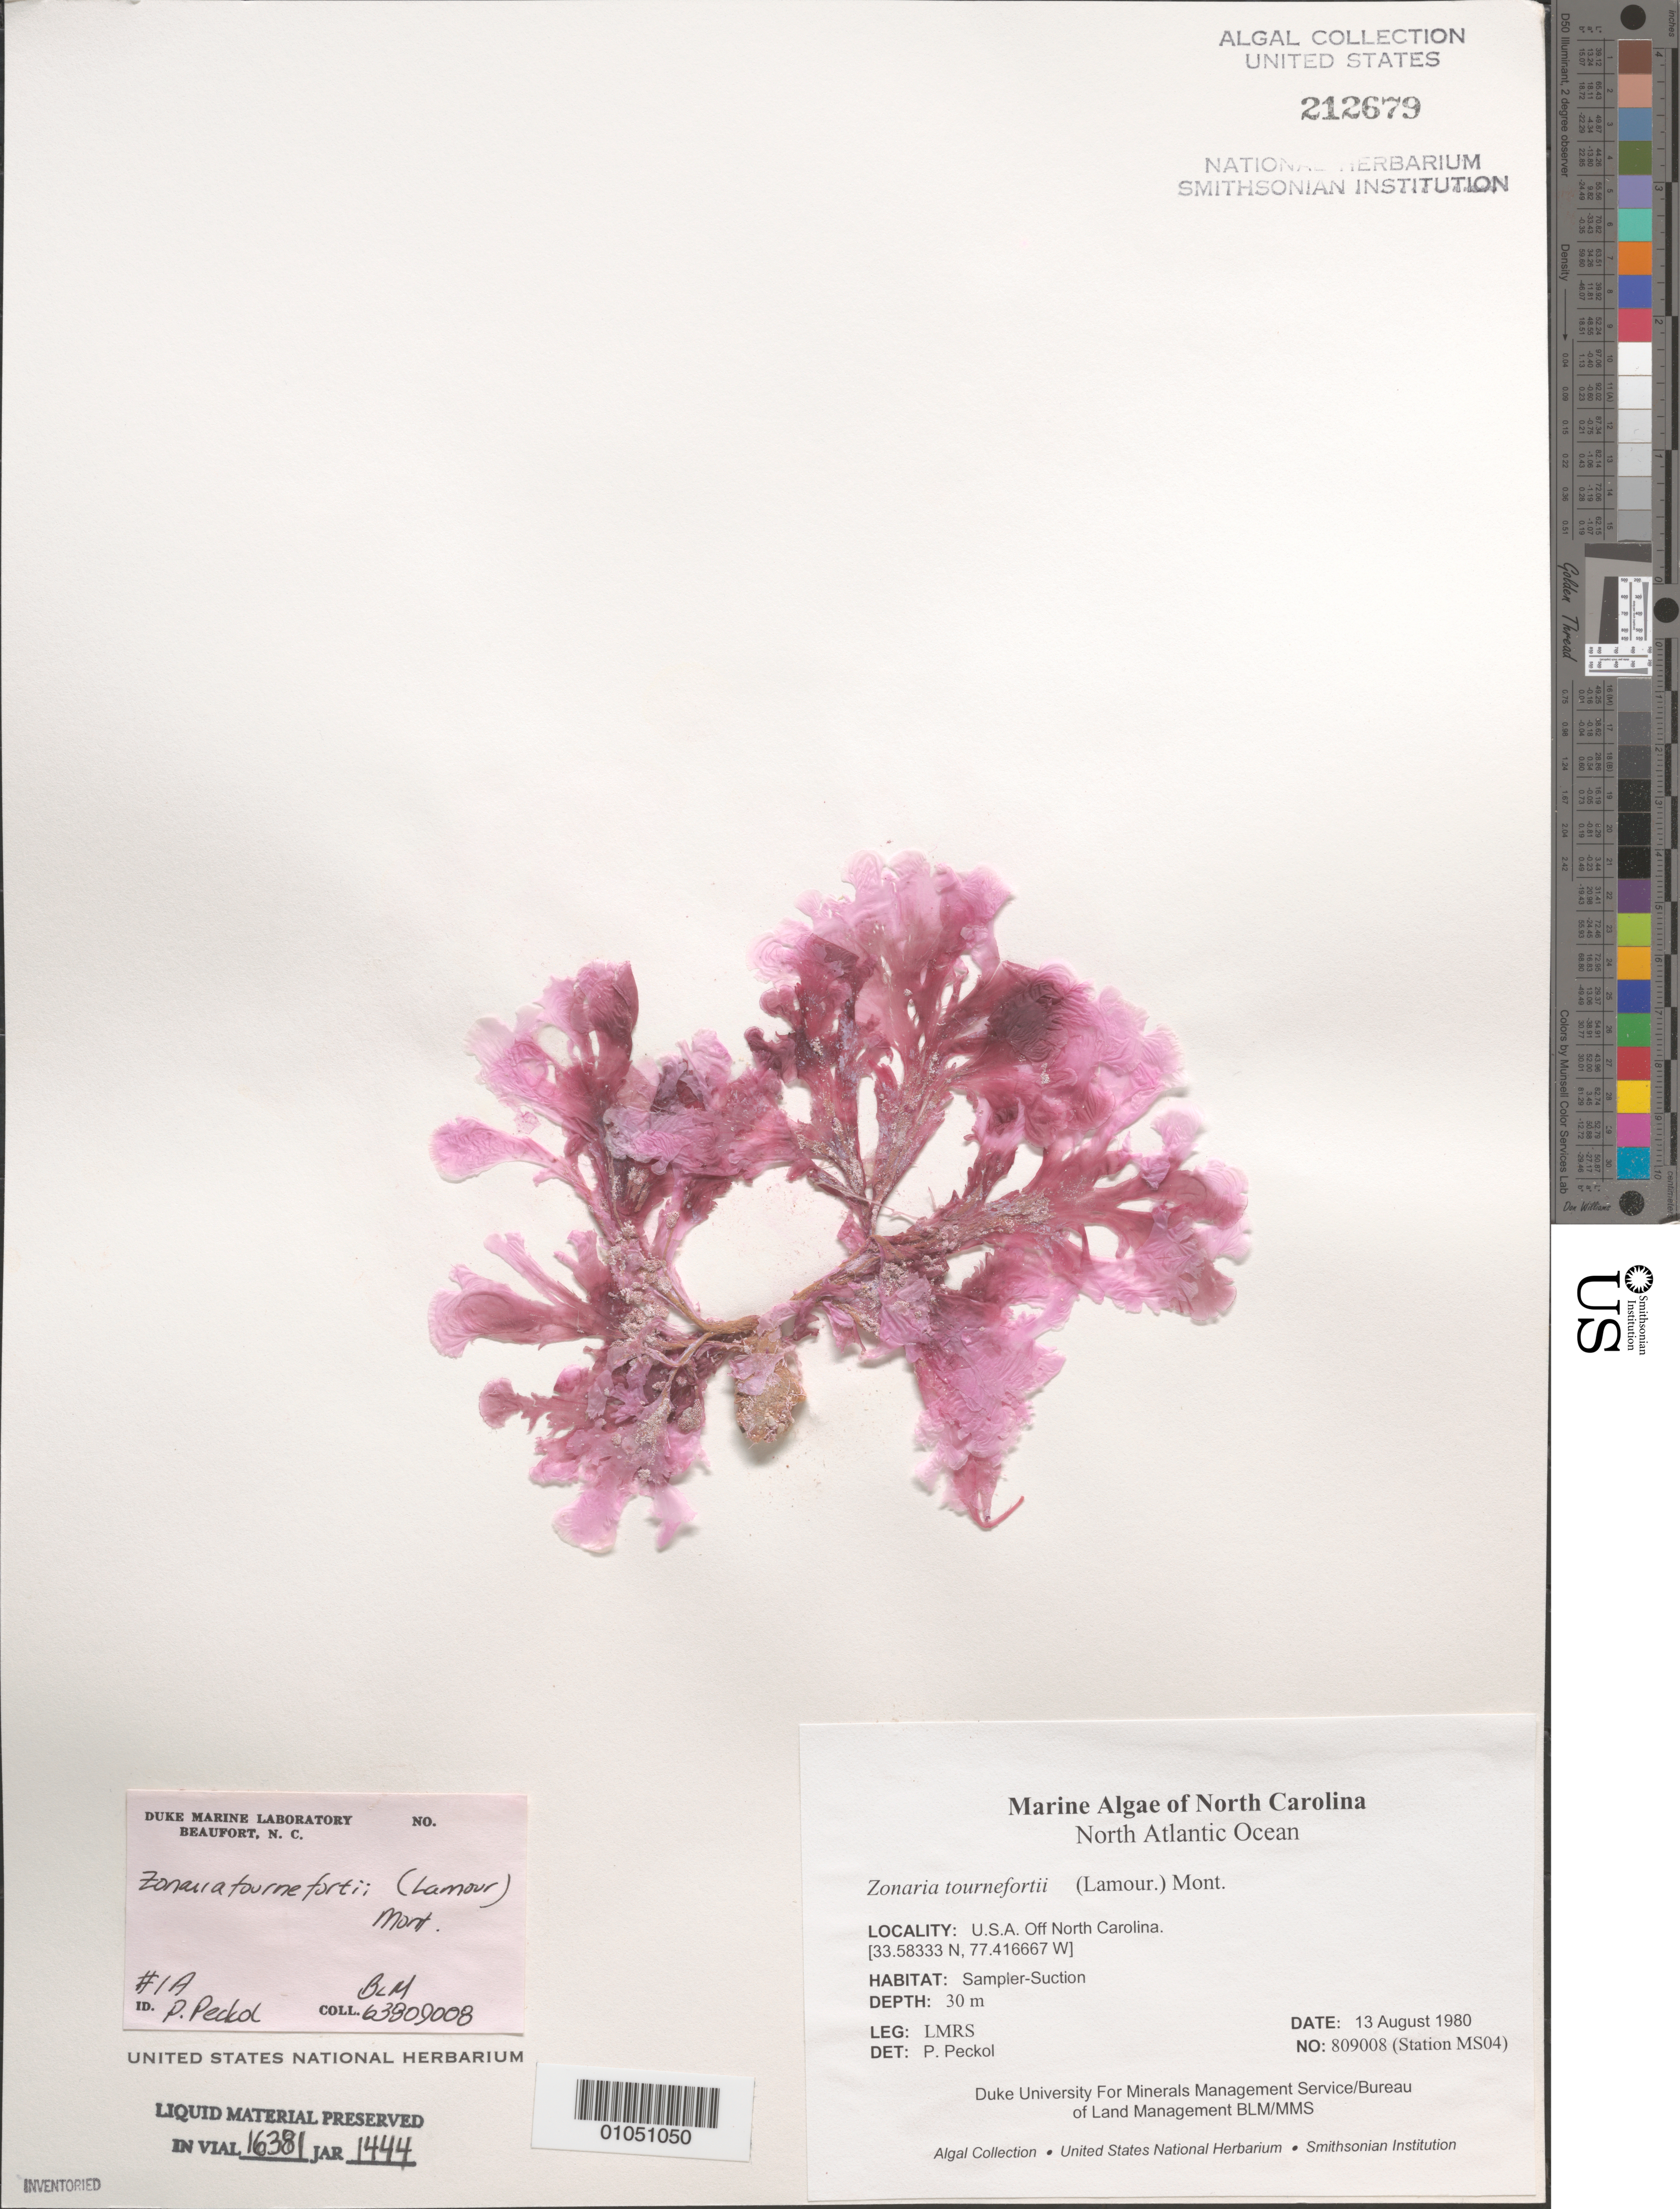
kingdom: Chromista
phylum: Ochrophyta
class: Phaeophyceae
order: Dictyotales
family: Dictyotaceae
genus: Zonaria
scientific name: Zonaria tournefortii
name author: (J.V.Lamouroux) Mont.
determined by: Peckol, P.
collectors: LMRS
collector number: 809008 (Station MS04)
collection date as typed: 13 Aug 1980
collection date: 1980-08-13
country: United States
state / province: North Carolina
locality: North Atlantic Ocean off North Carolina coast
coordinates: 33.538333 N, 77.416667 W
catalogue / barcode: US 212679